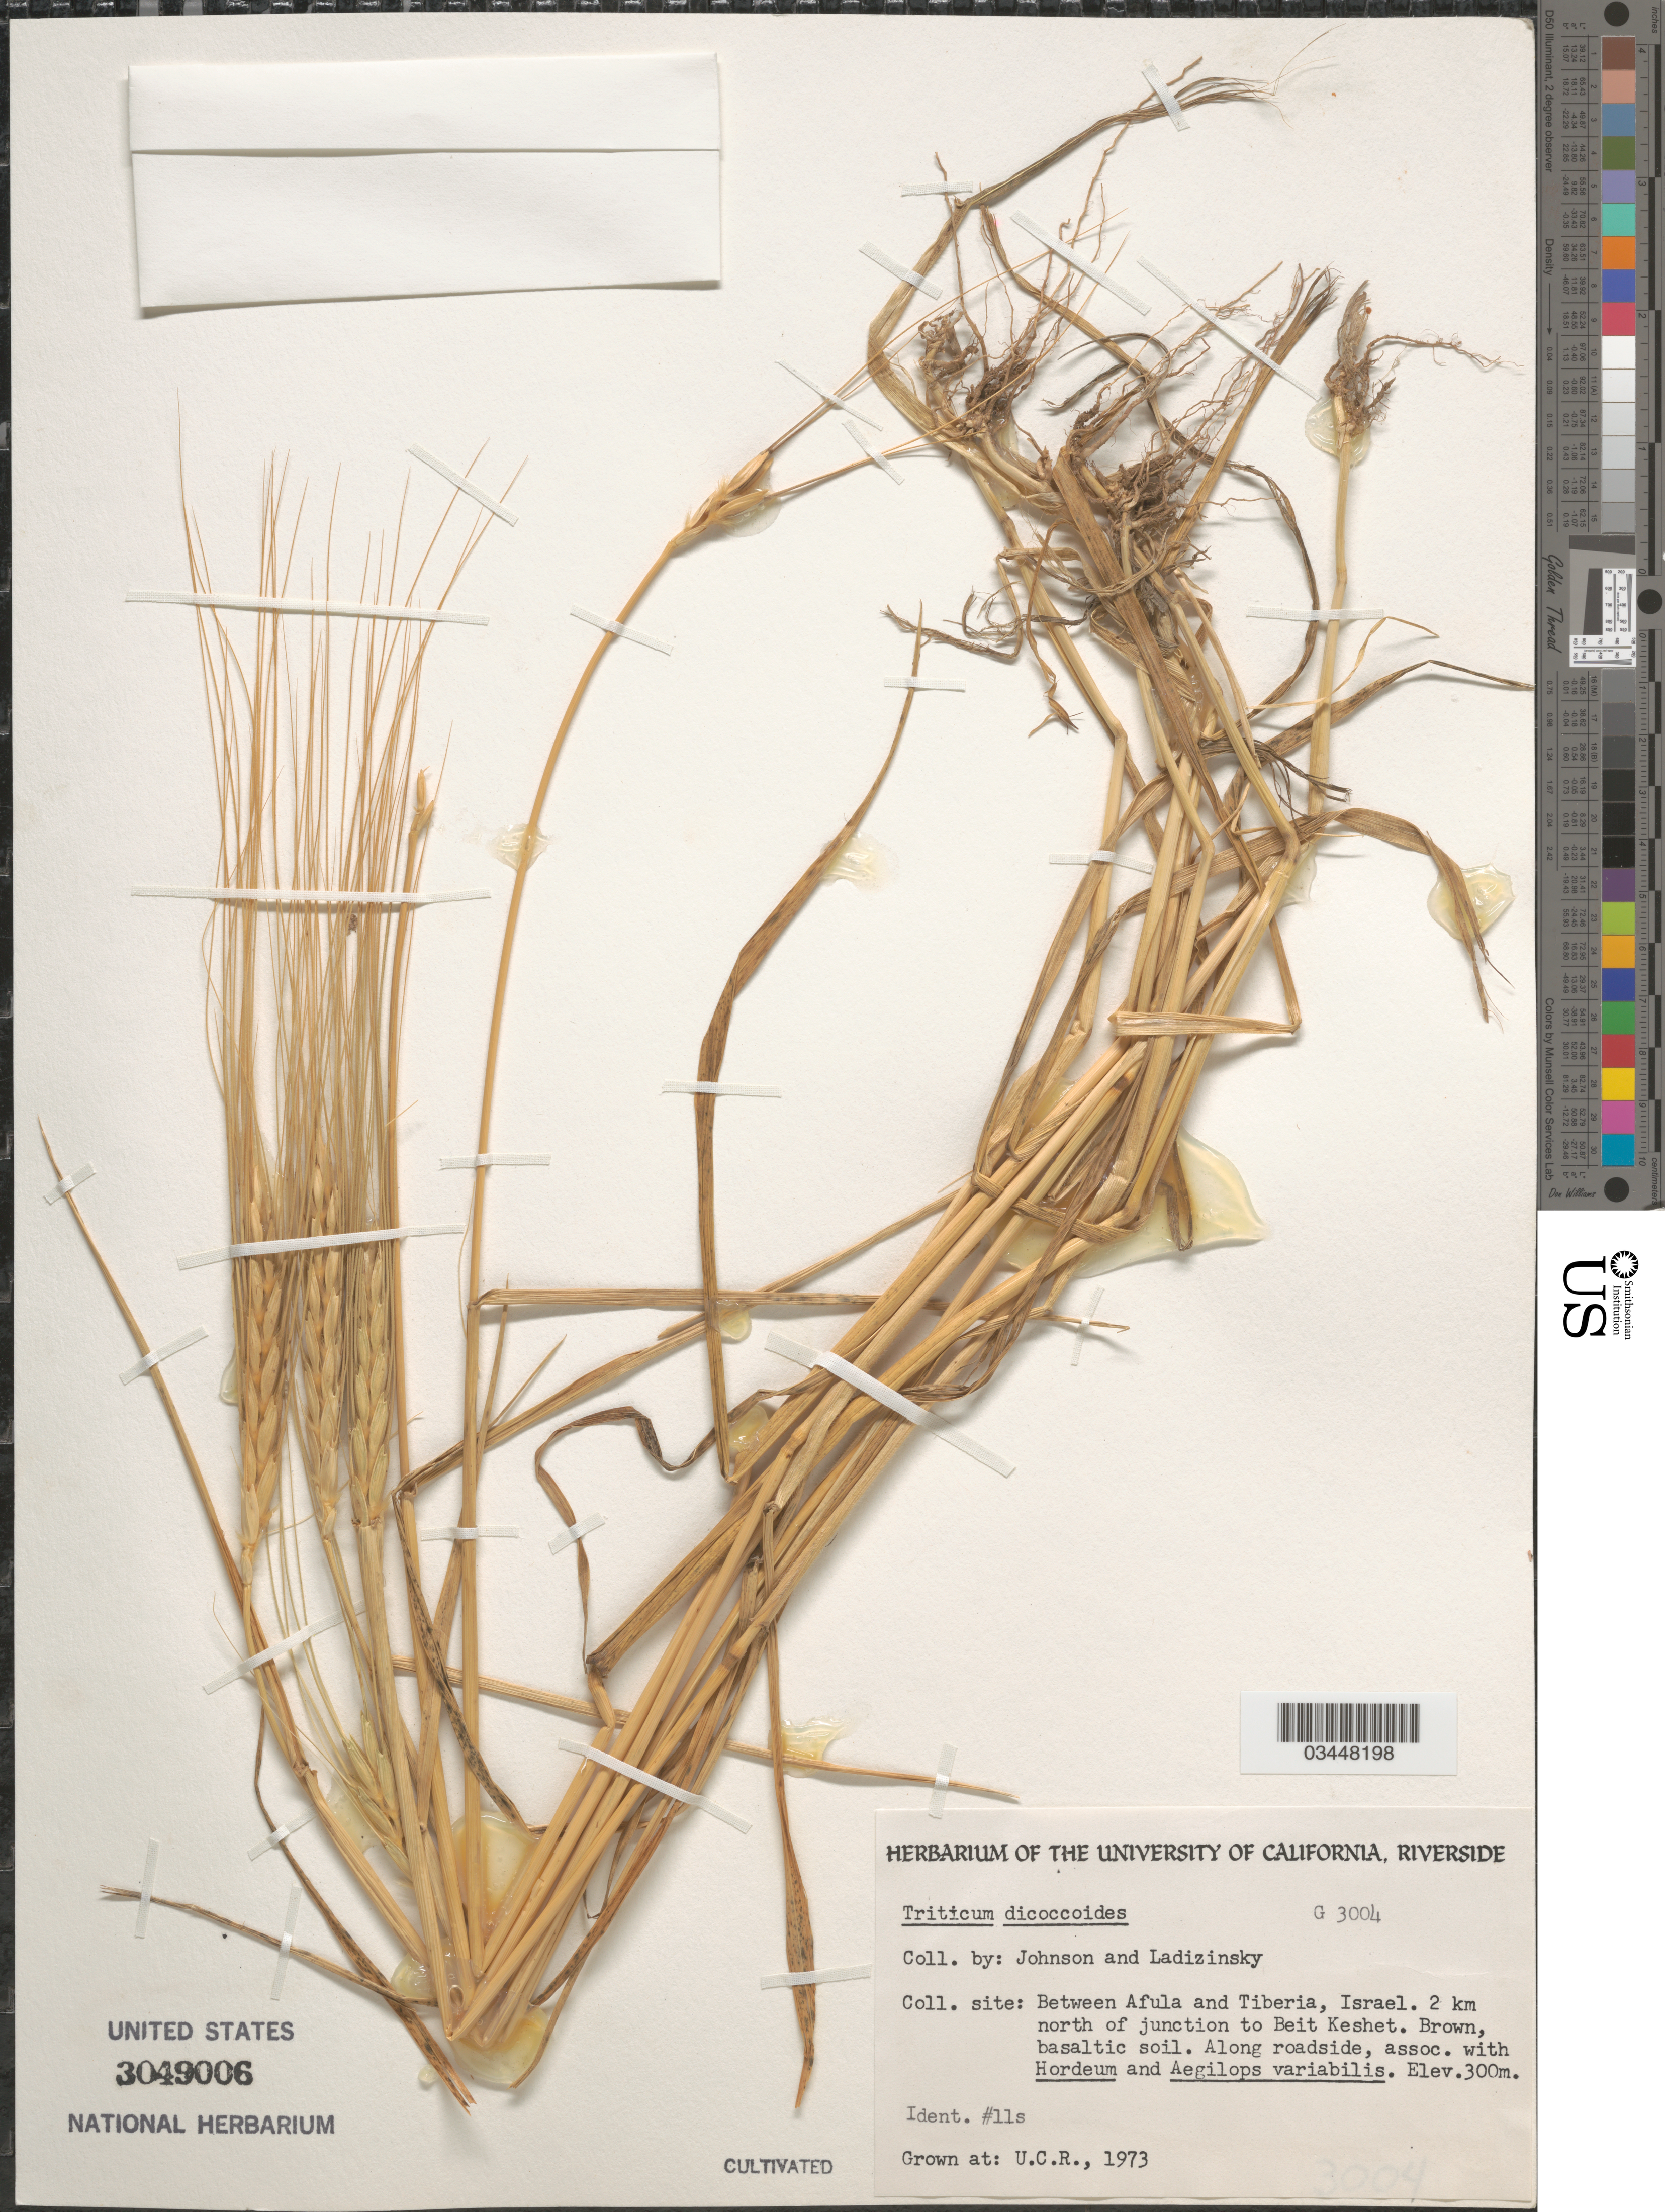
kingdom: Plantae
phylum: Tracheophyta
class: Liliopsida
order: Poales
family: Poaceae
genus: Triticum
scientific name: Triticum dicoccoides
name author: (Körn.) Körn. ex Schweinf.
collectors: ex herb. Univ. of California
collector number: G3004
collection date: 1973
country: United States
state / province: California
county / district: Riverside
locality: U.C.R.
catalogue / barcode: US 3049006